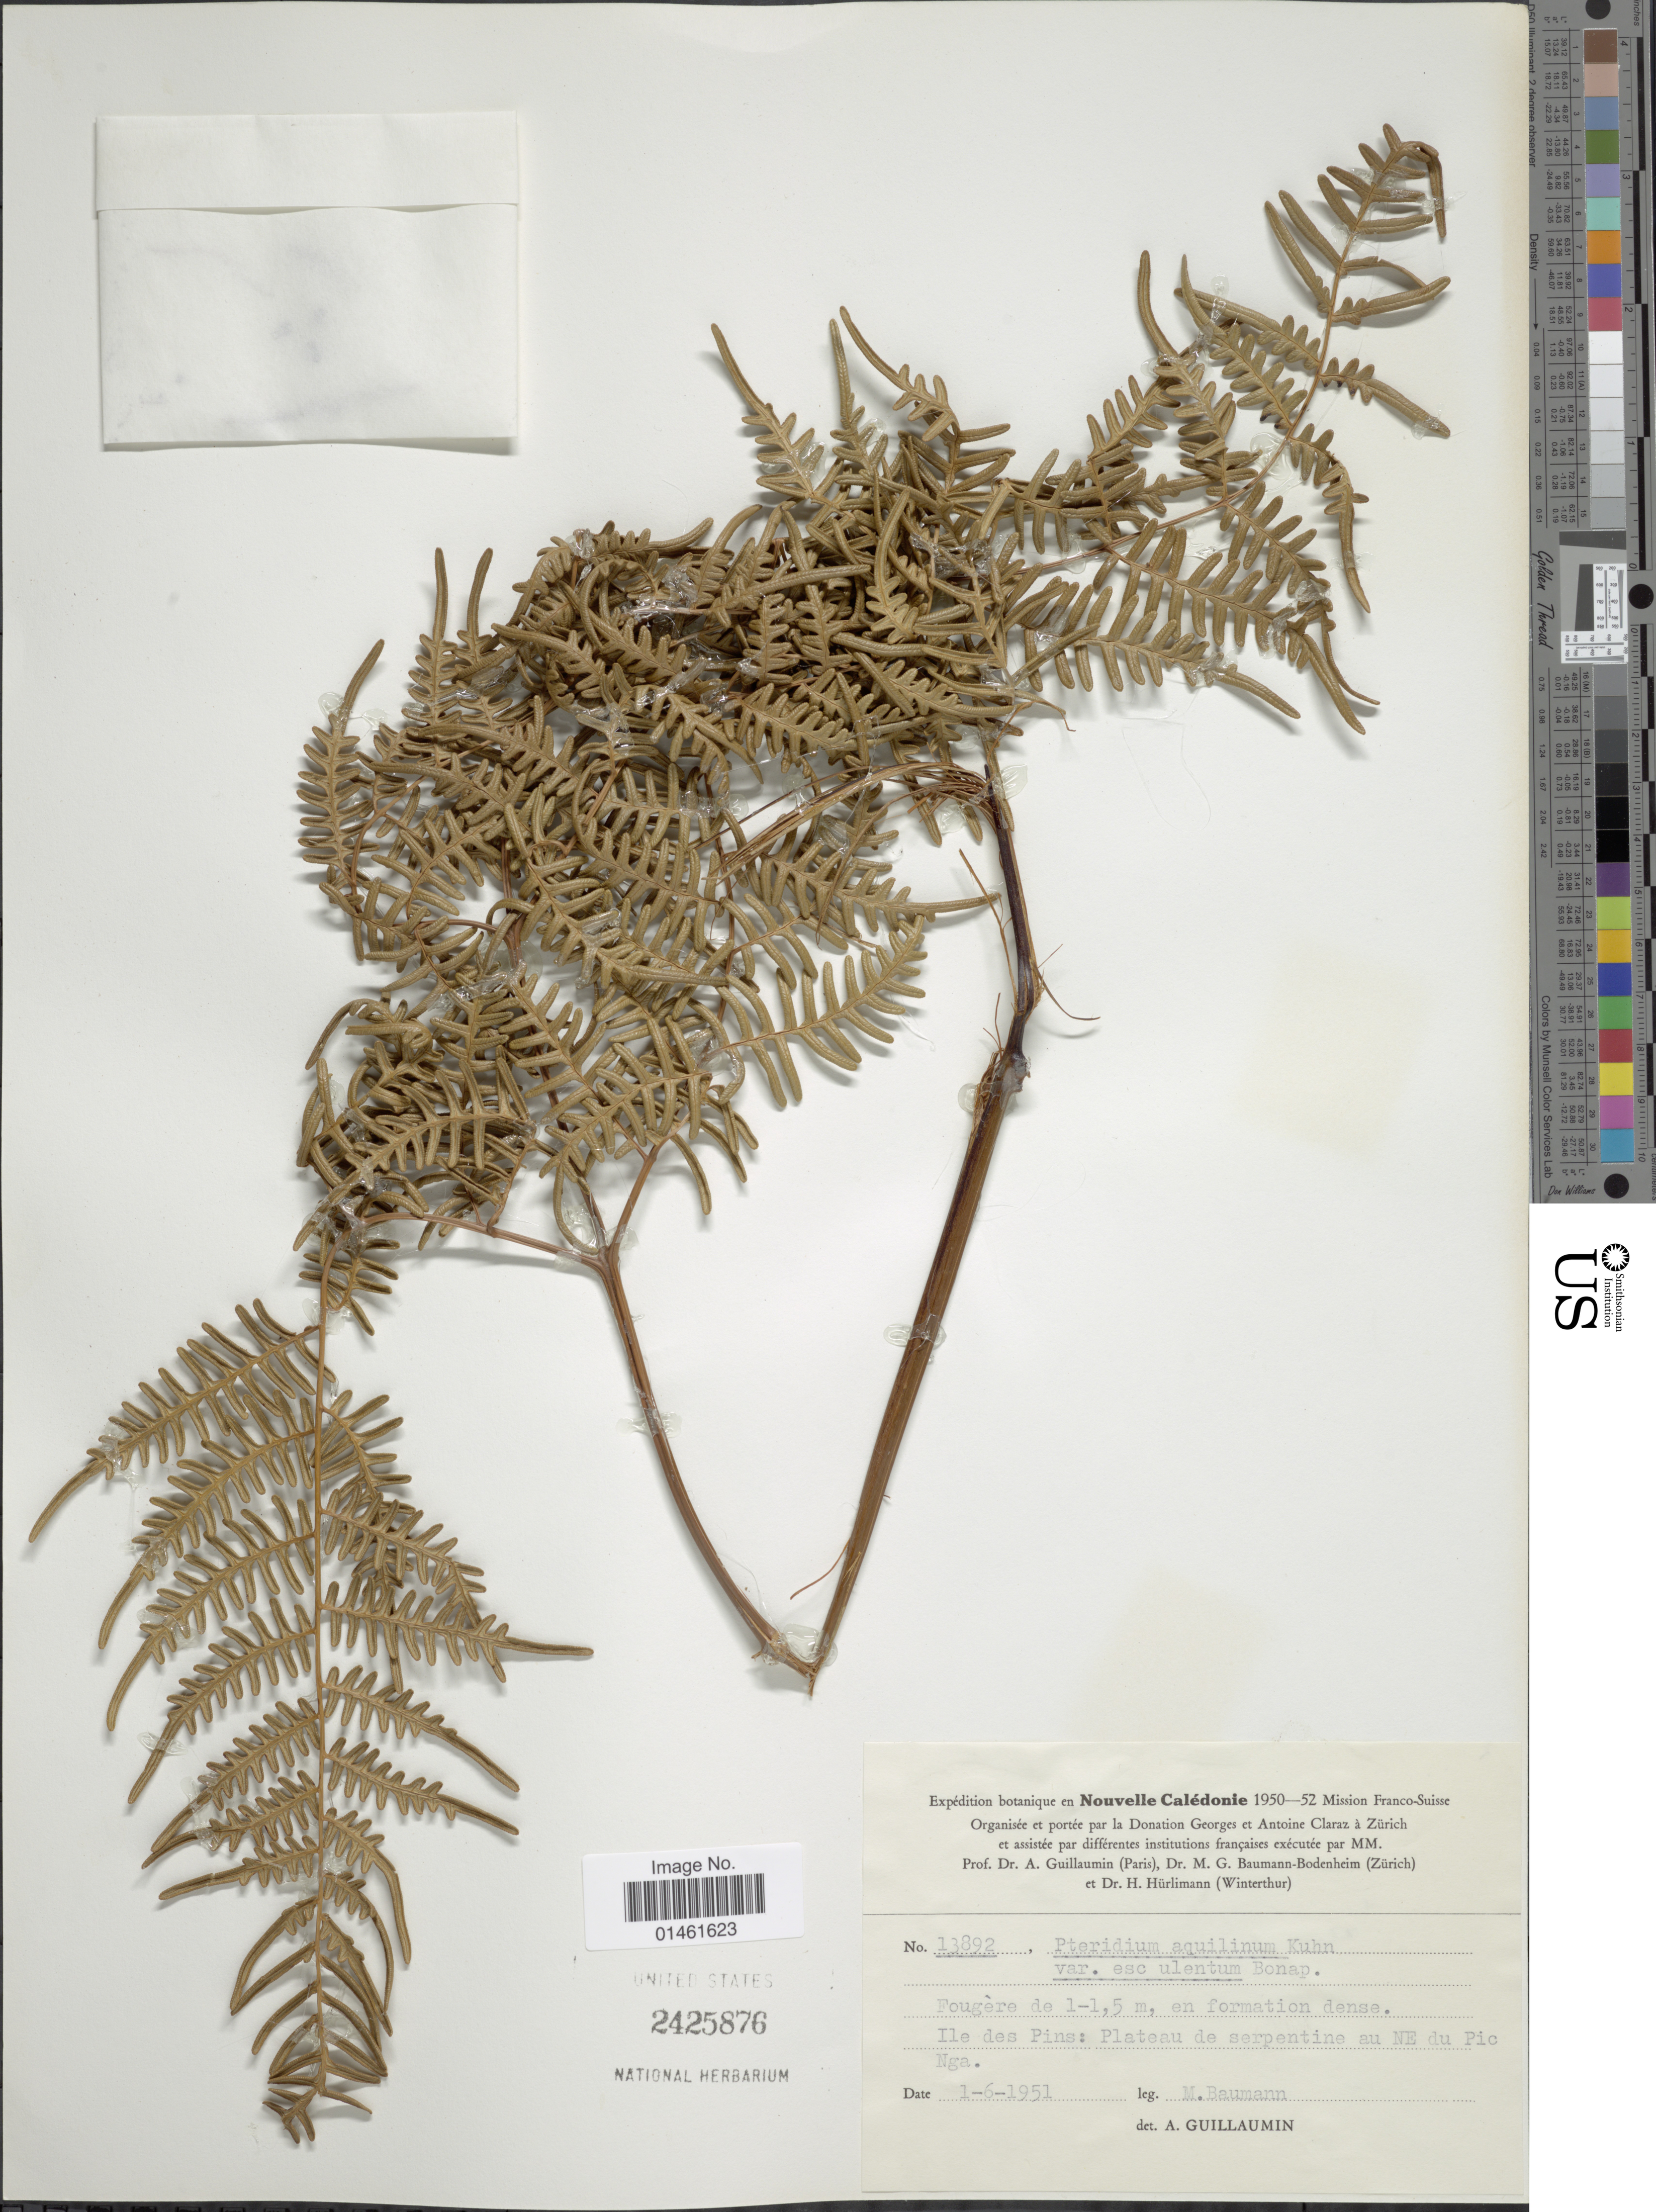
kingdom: Plantae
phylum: Tracheophyta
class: Polypodiopsida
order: Polypodiales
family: Dennstaedtiaceae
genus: Pteridium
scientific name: Pteridium esculentum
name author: (G. Forst.) Cockayne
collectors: M. Baumann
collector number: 13892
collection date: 1951-06-01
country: New Caledonia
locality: Nouvelle Caledonie, Ile des Pins: Plateau de serpentine au NE du Pic Nga.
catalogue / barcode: US 2425876